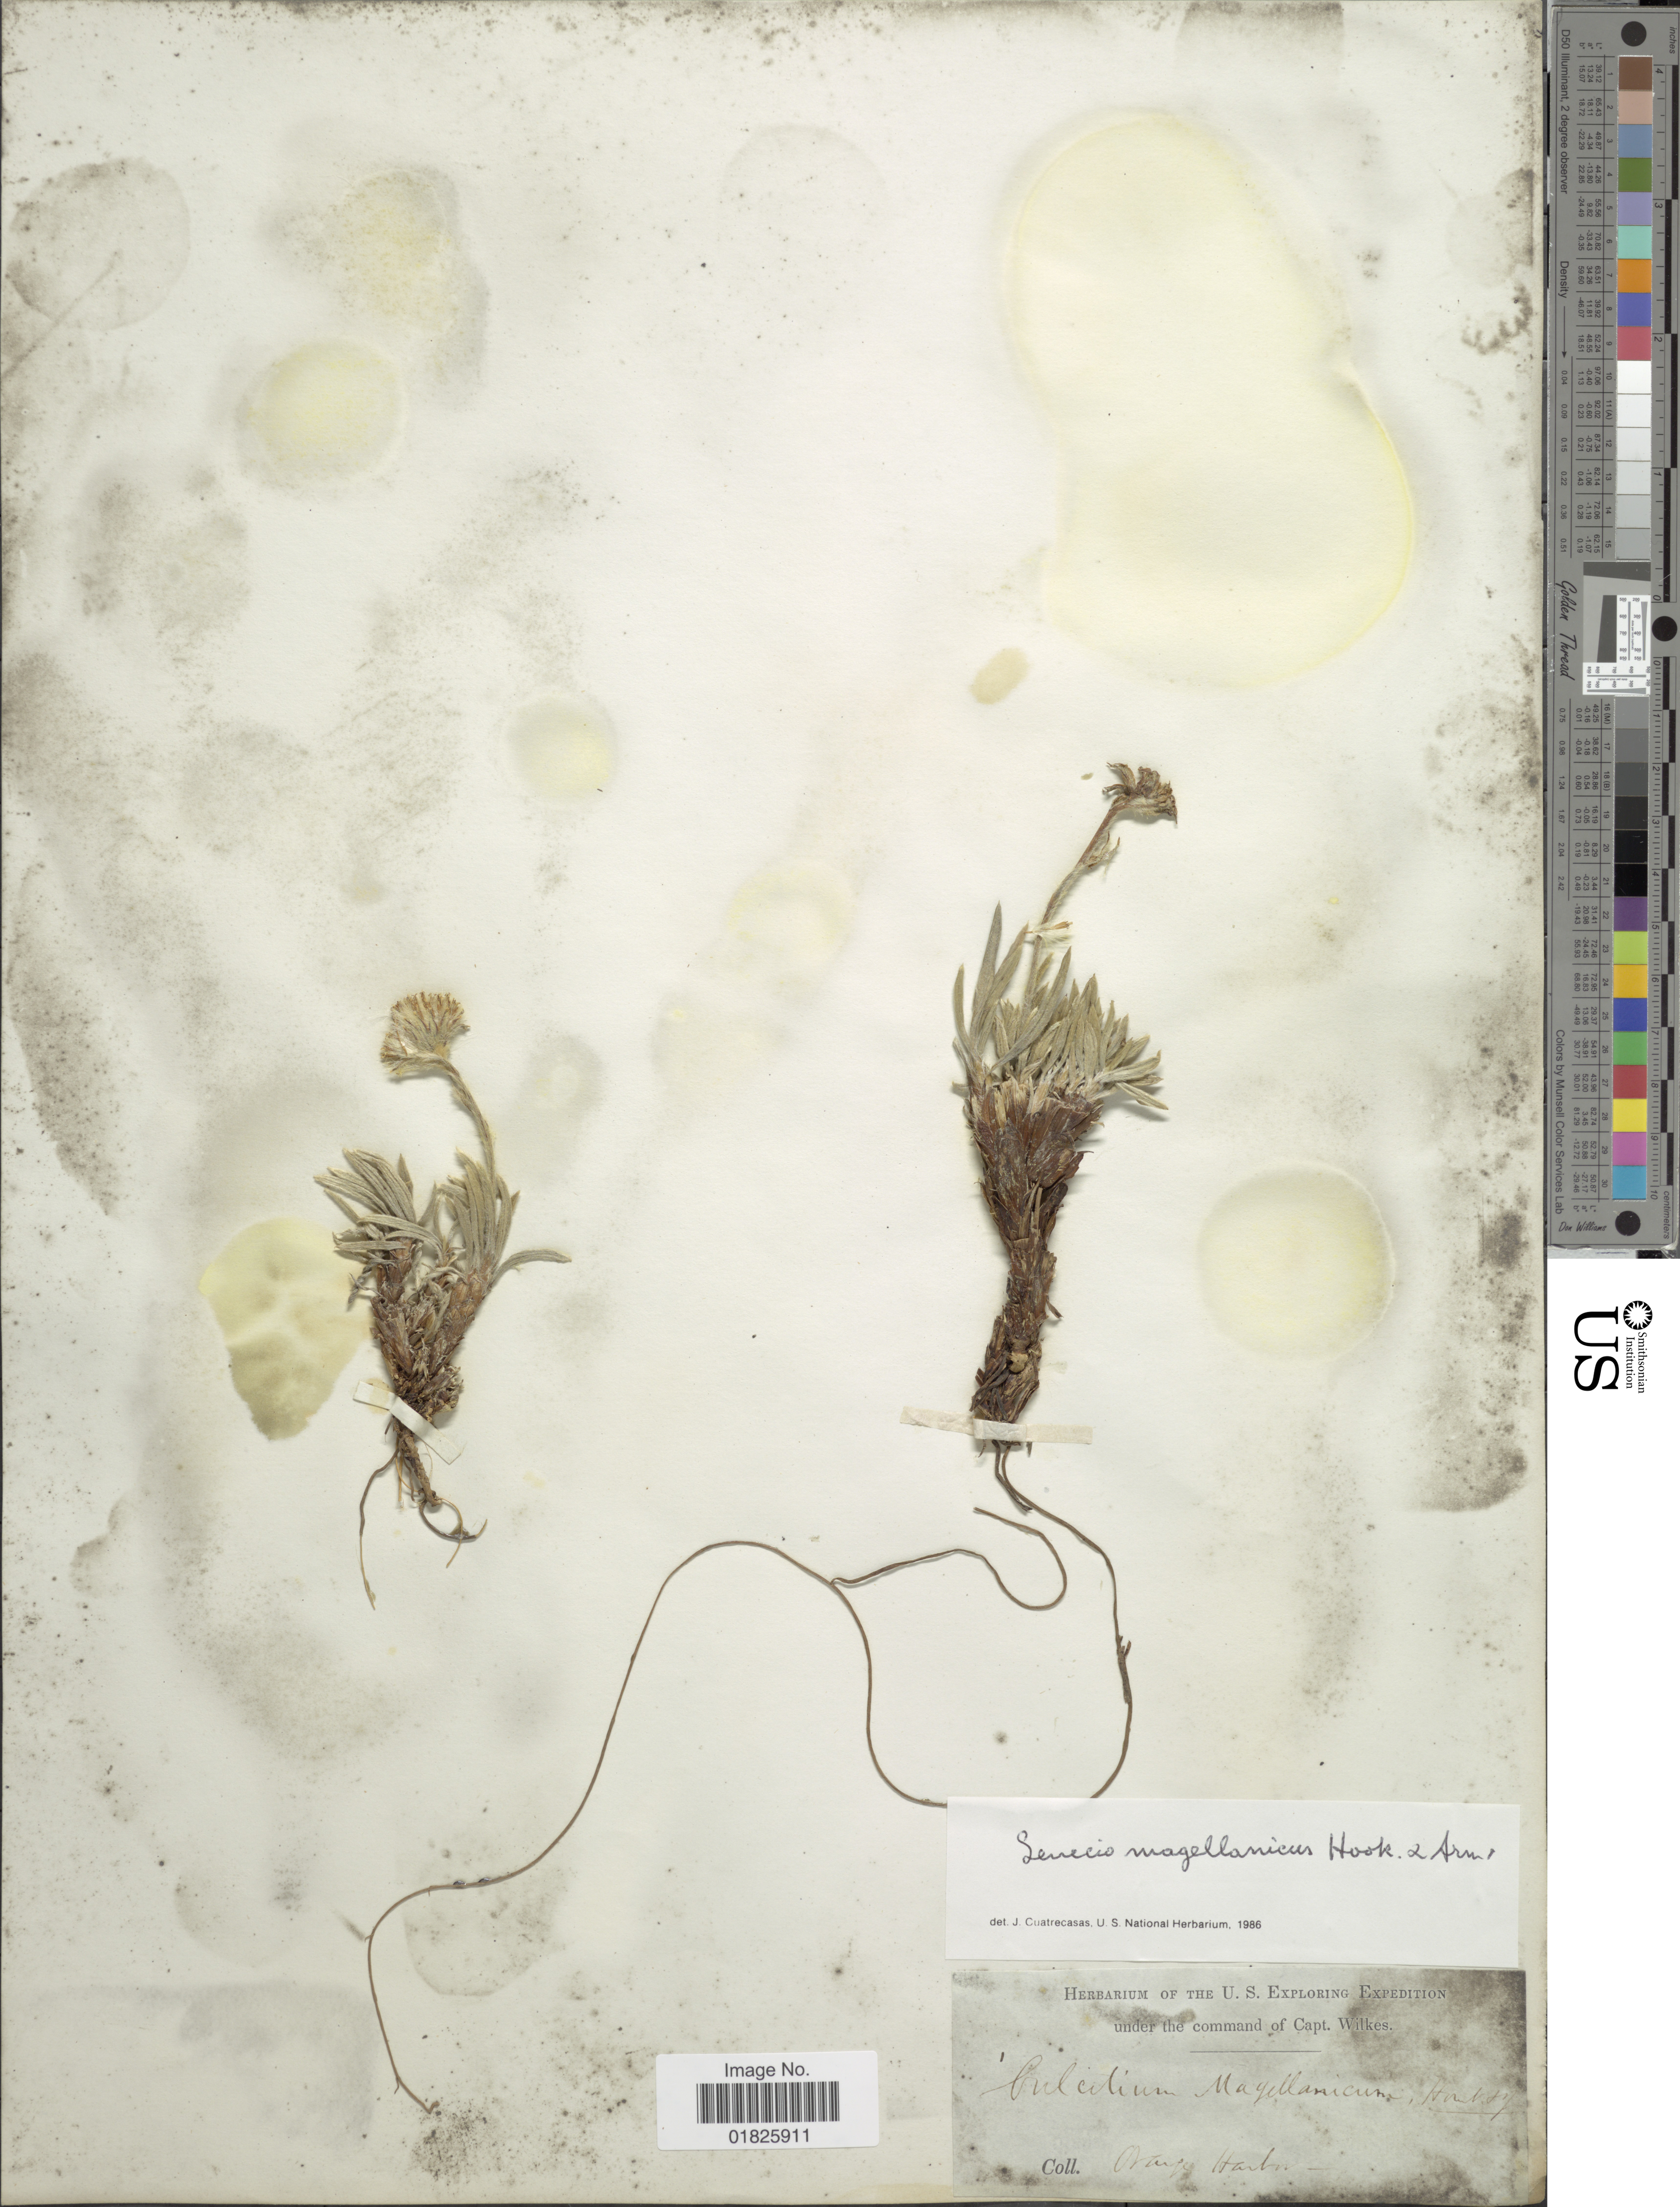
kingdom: Plantae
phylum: Tracheophyta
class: Magnoliopsida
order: Asterales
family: Asteraceae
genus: Senecio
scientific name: Senecio magellanicus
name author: Hook. & Arn.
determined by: Salomon, Luciana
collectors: Wilkes Explor. Exped.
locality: Orange Harbor